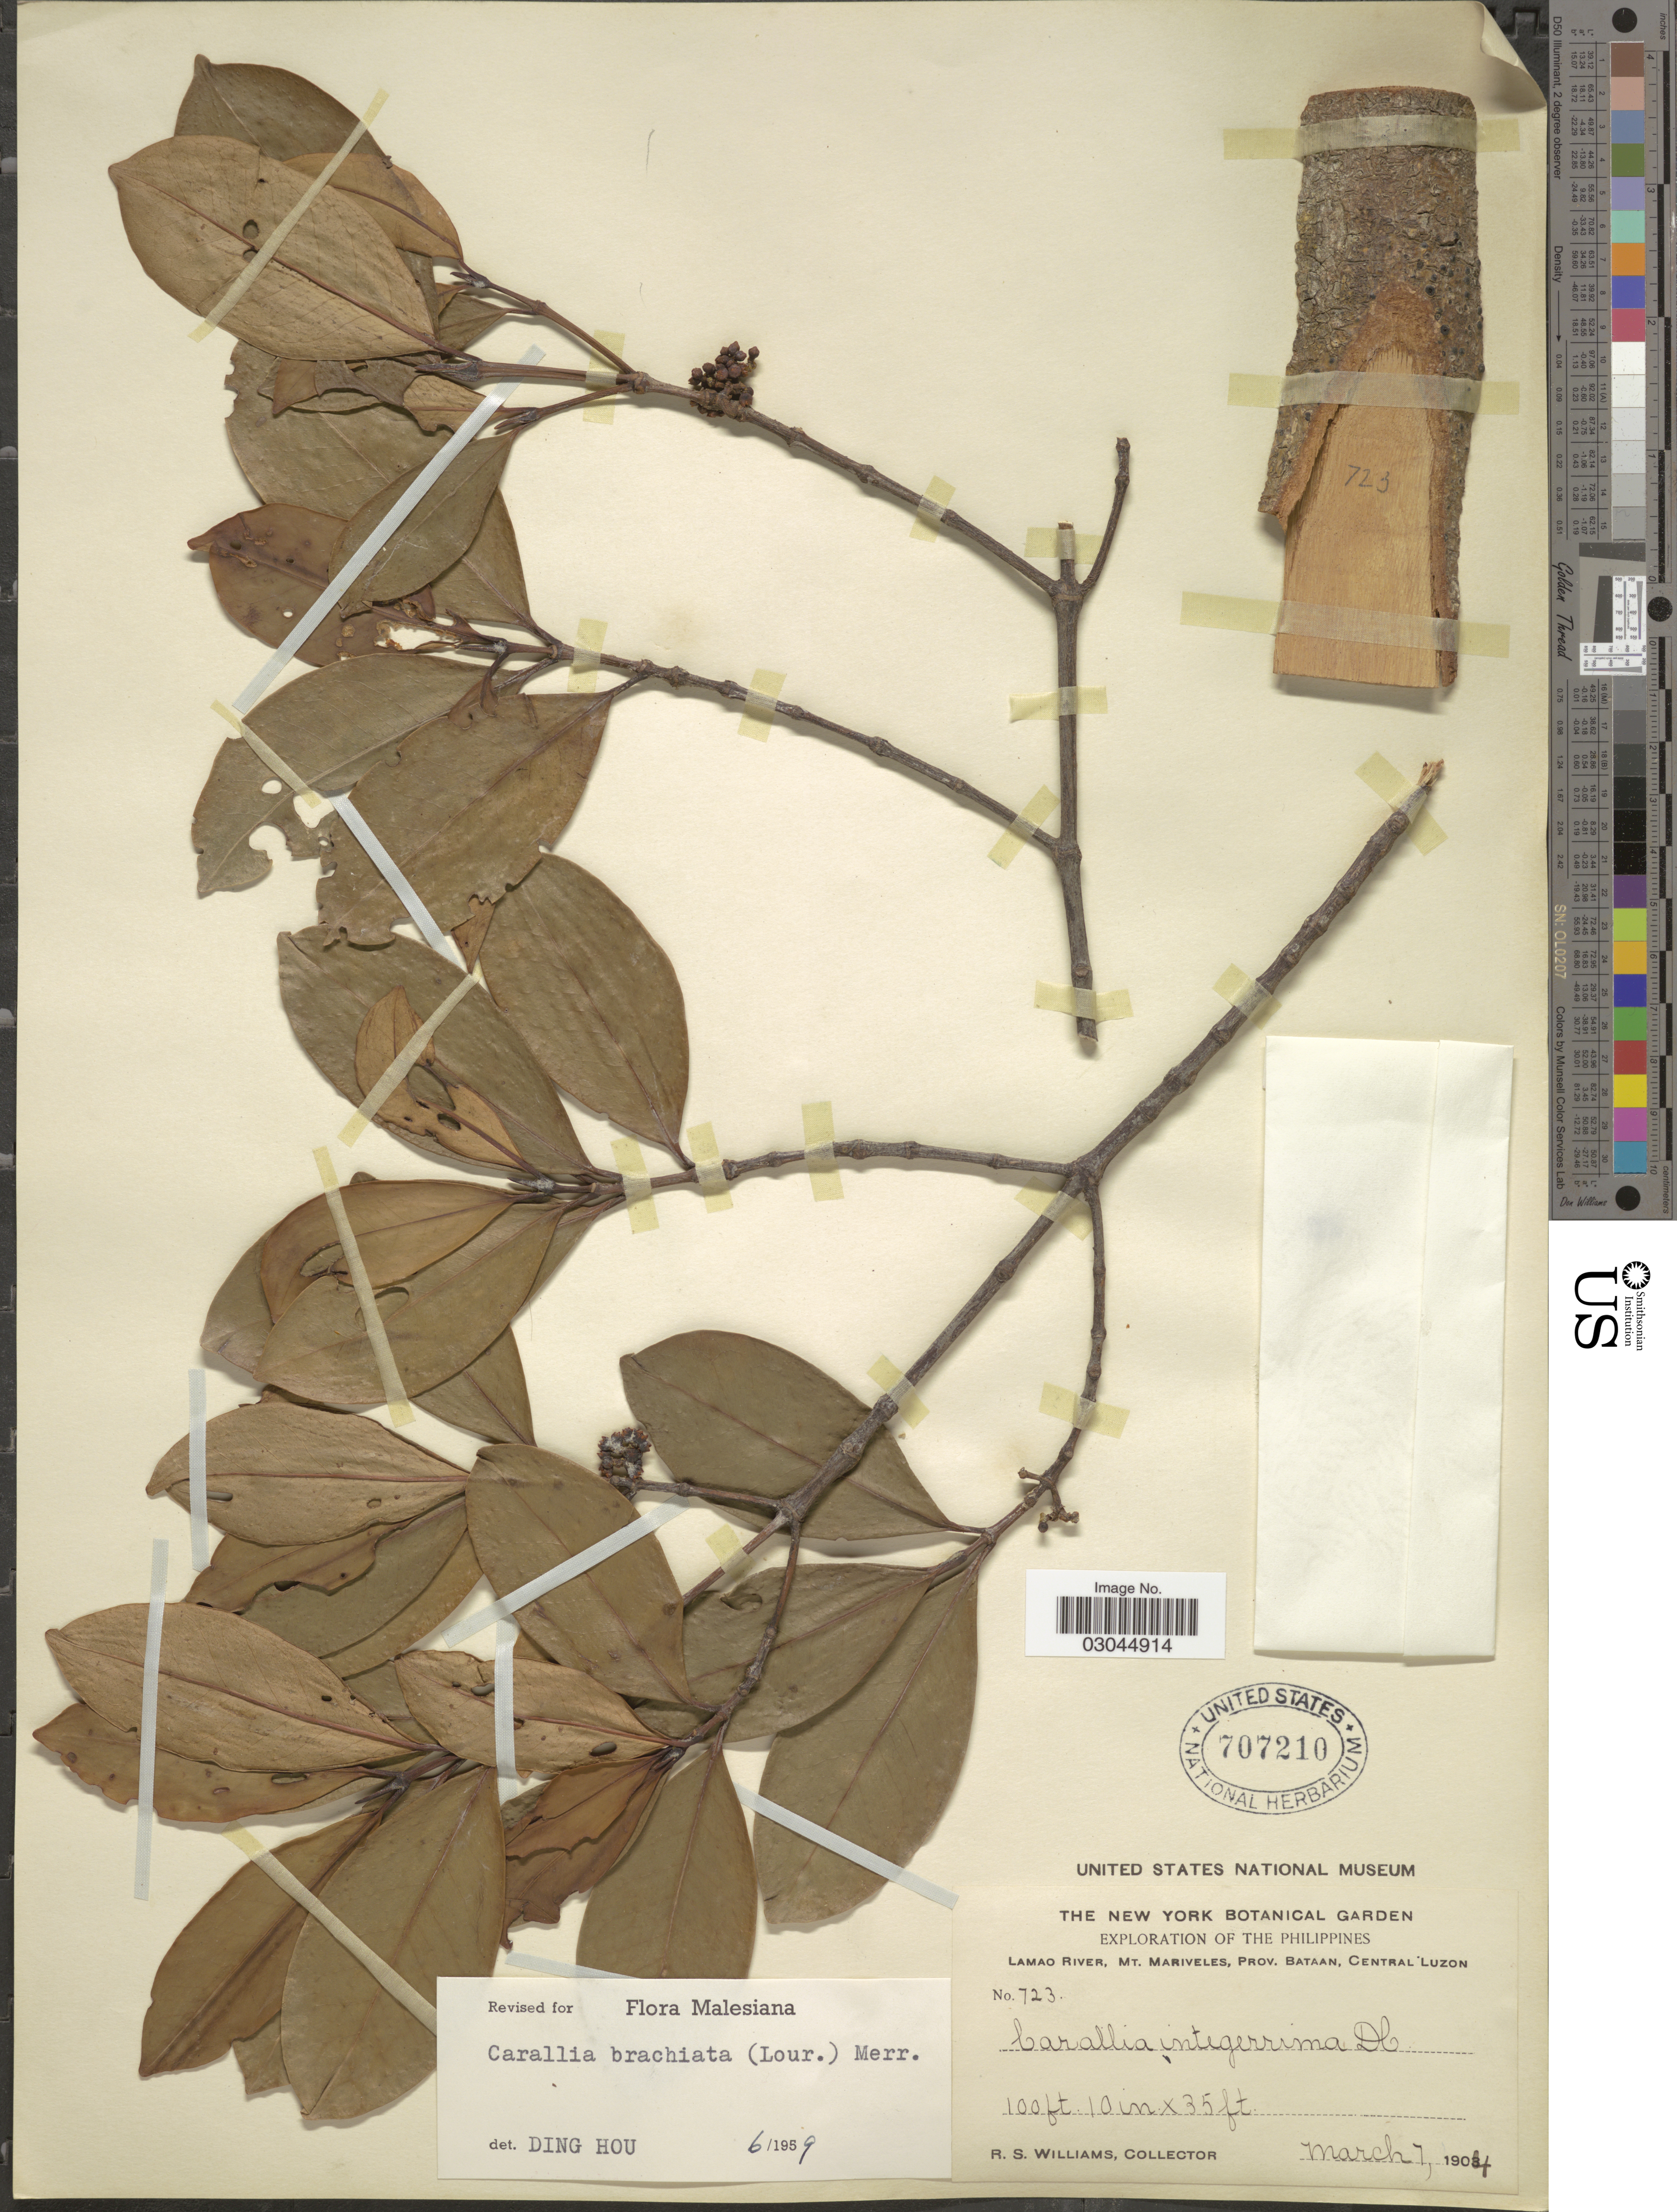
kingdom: Plantae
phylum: Tracheophyta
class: Magnoliopsida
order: Malpighiales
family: Rhizophoraceae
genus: Carallia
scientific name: Carallia brachiata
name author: (Lour.) Merr.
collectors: R. S. Williams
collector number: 723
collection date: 1904-03-07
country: Philippines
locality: Lamao River, Mt. Mariveles, Prov. Bataan, Central Luzon.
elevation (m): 30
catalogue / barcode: US 707210